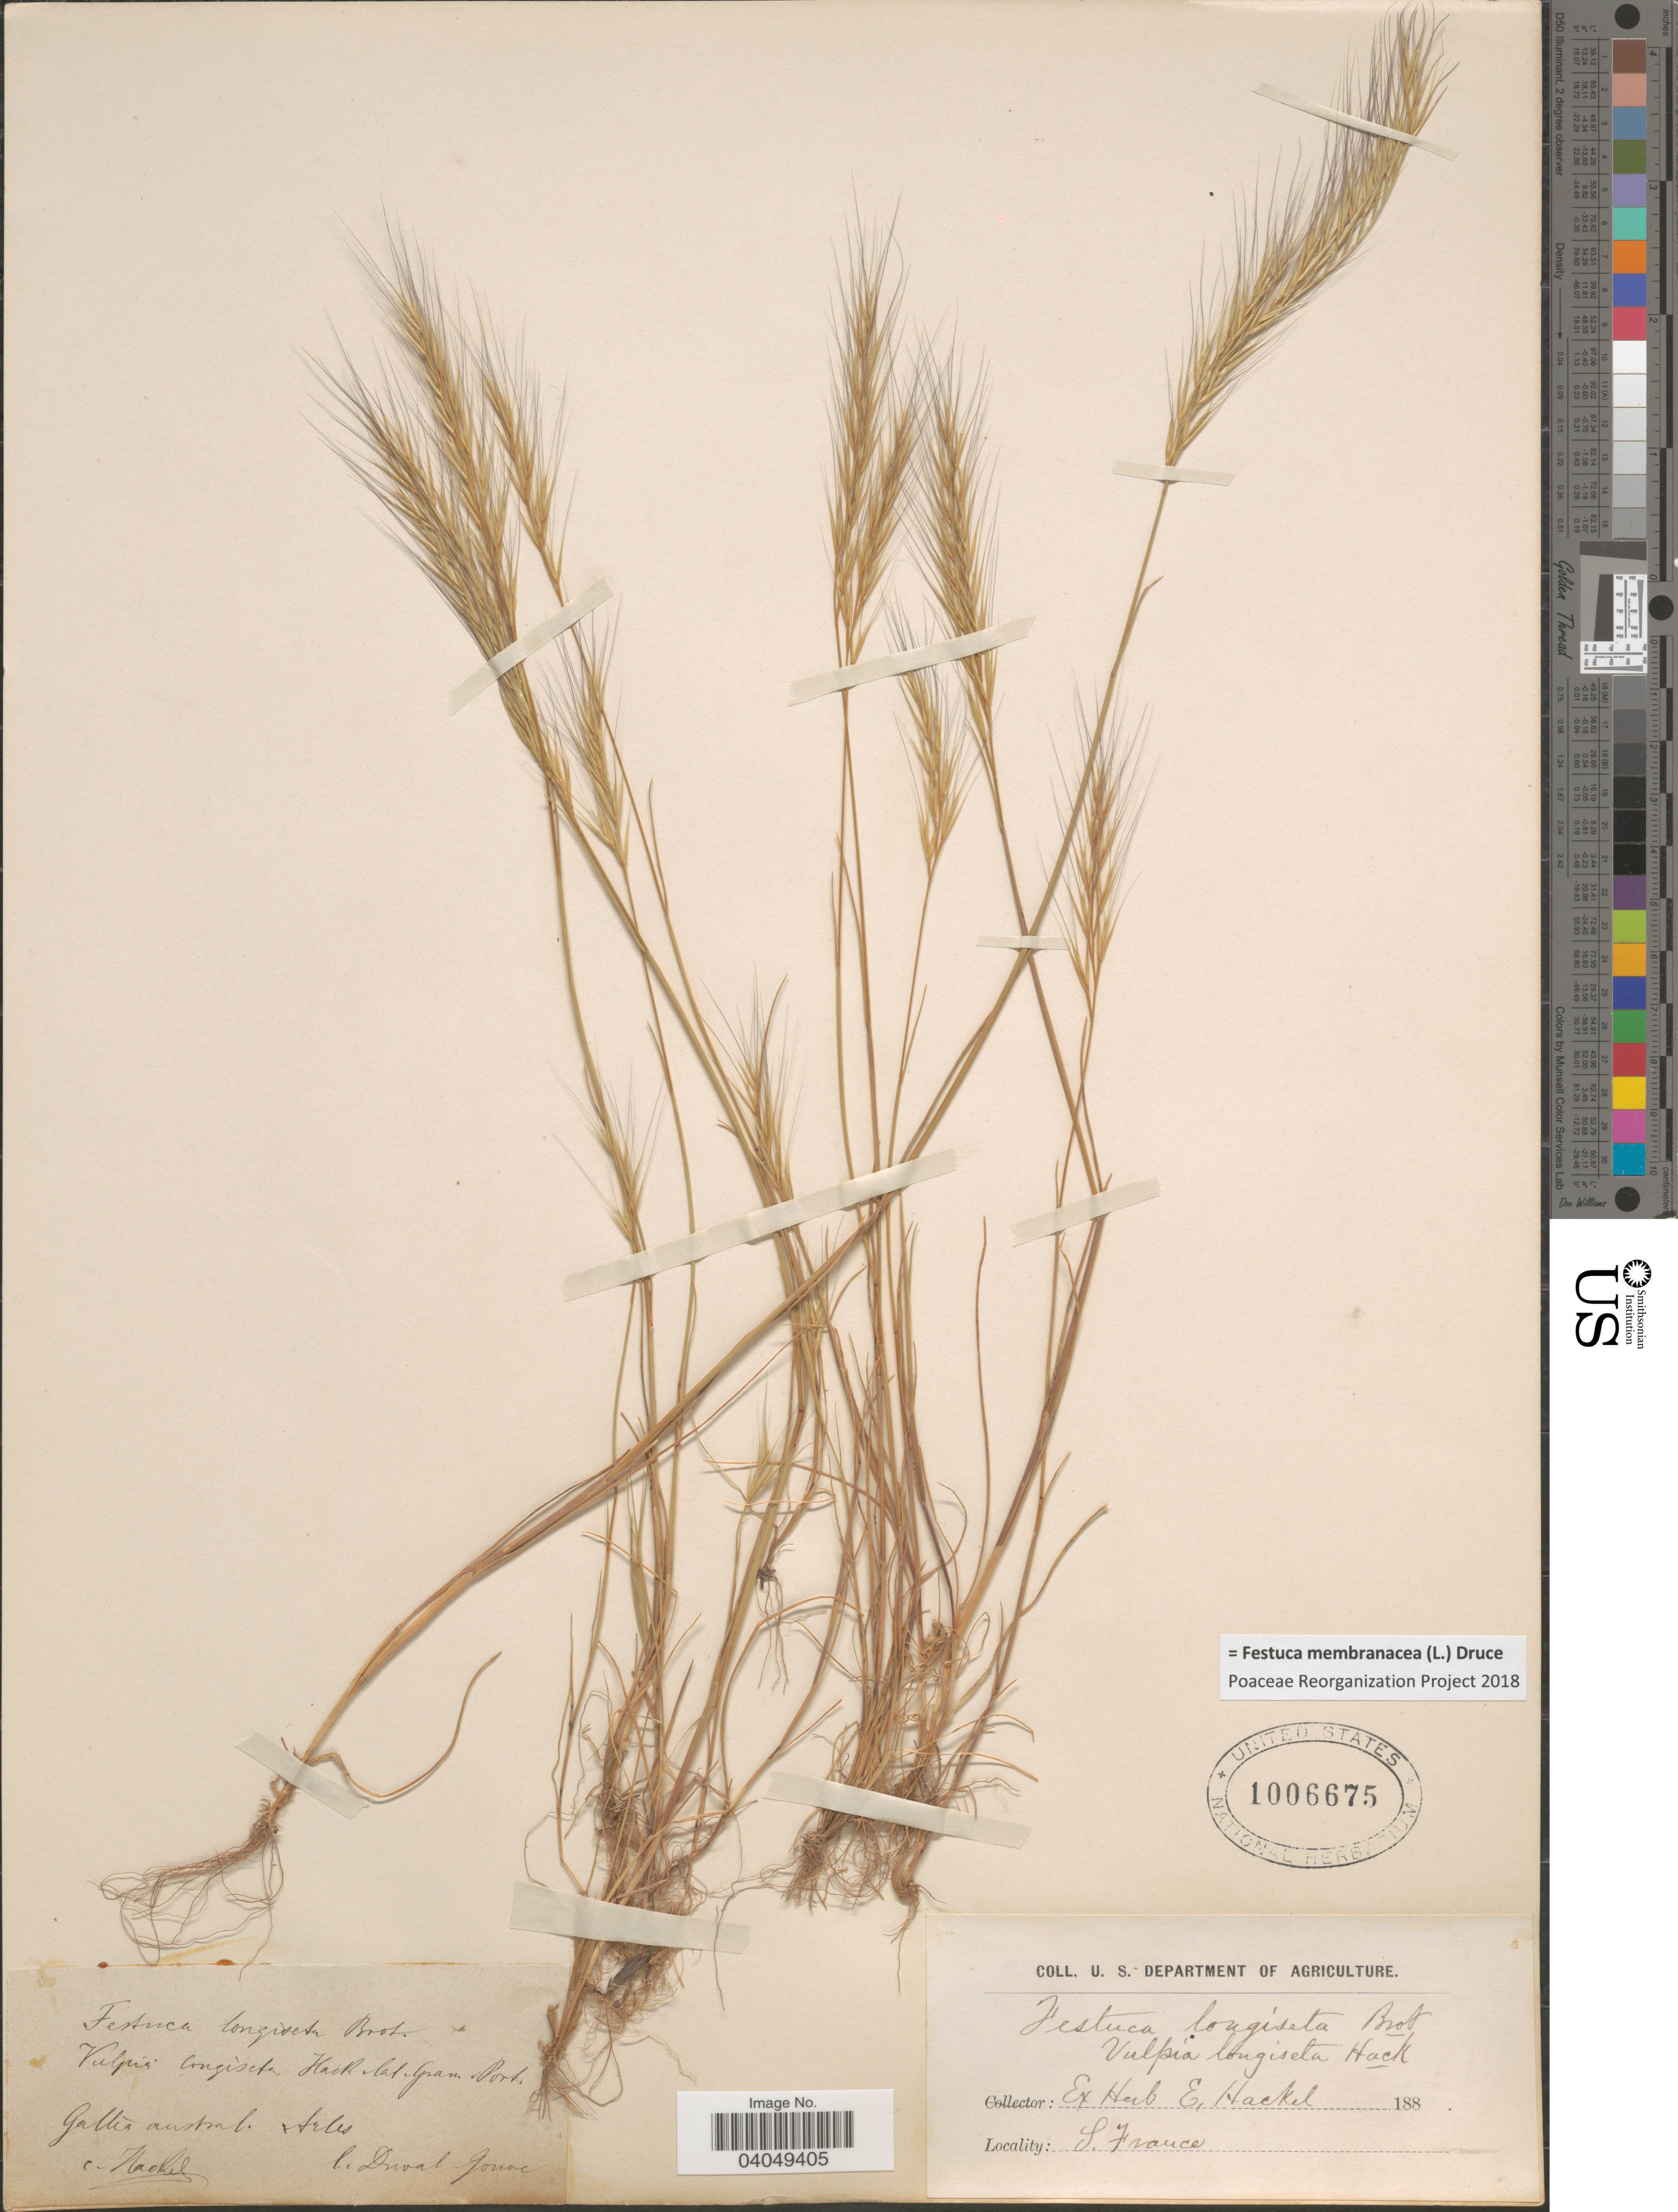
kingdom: Plantae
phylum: Tracheophyta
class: Liliopsida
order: Poales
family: Poaceae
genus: Festuca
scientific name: Festuca membranacea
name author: Kit.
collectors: Duval-Jouve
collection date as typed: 188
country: France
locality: Gallia austral. Arles. S. France.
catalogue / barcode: US 1006675